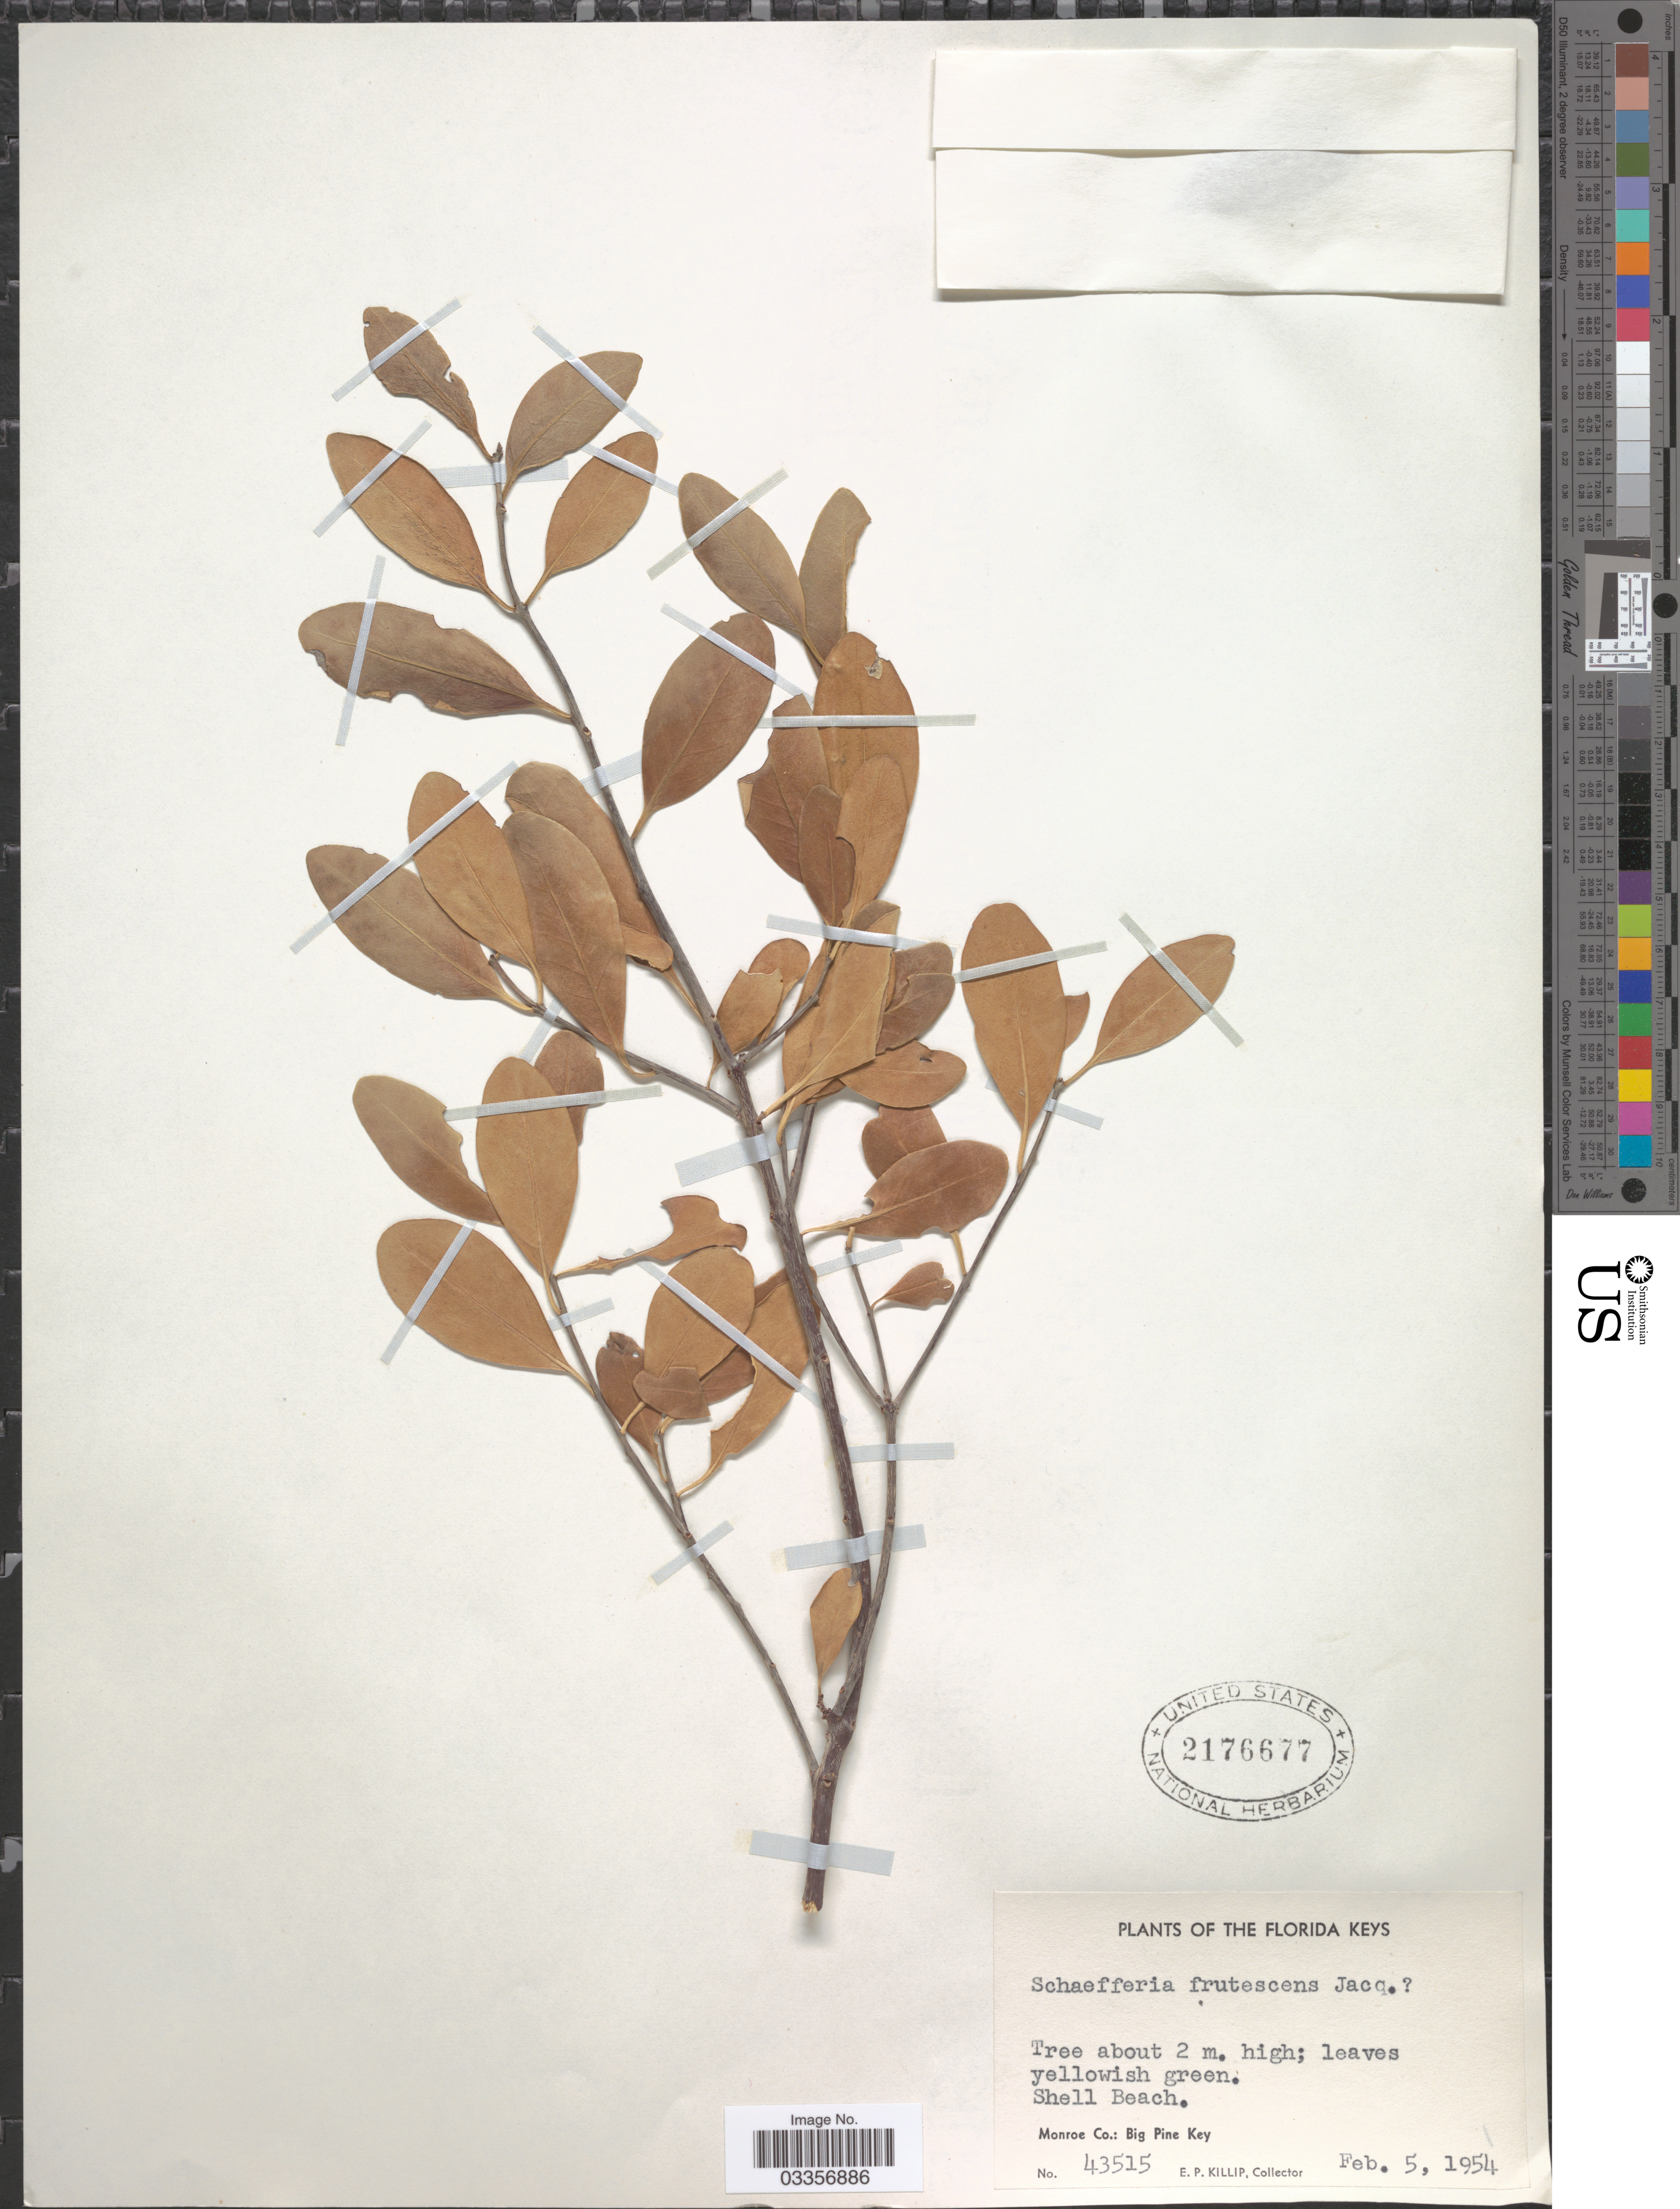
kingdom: Plantae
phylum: Tracheophyta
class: Magnoliopsida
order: Celastrales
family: Celastraceae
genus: Schaefferia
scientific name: Schaefferia frutescens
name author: Jacq.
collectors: E. P. Killip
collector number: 43515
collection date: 1954-02-05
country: United States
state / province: Florida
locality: The Florida Keys. Shell Beach. Monroe Co.: Big Pine Key.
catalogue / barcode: US 2176677